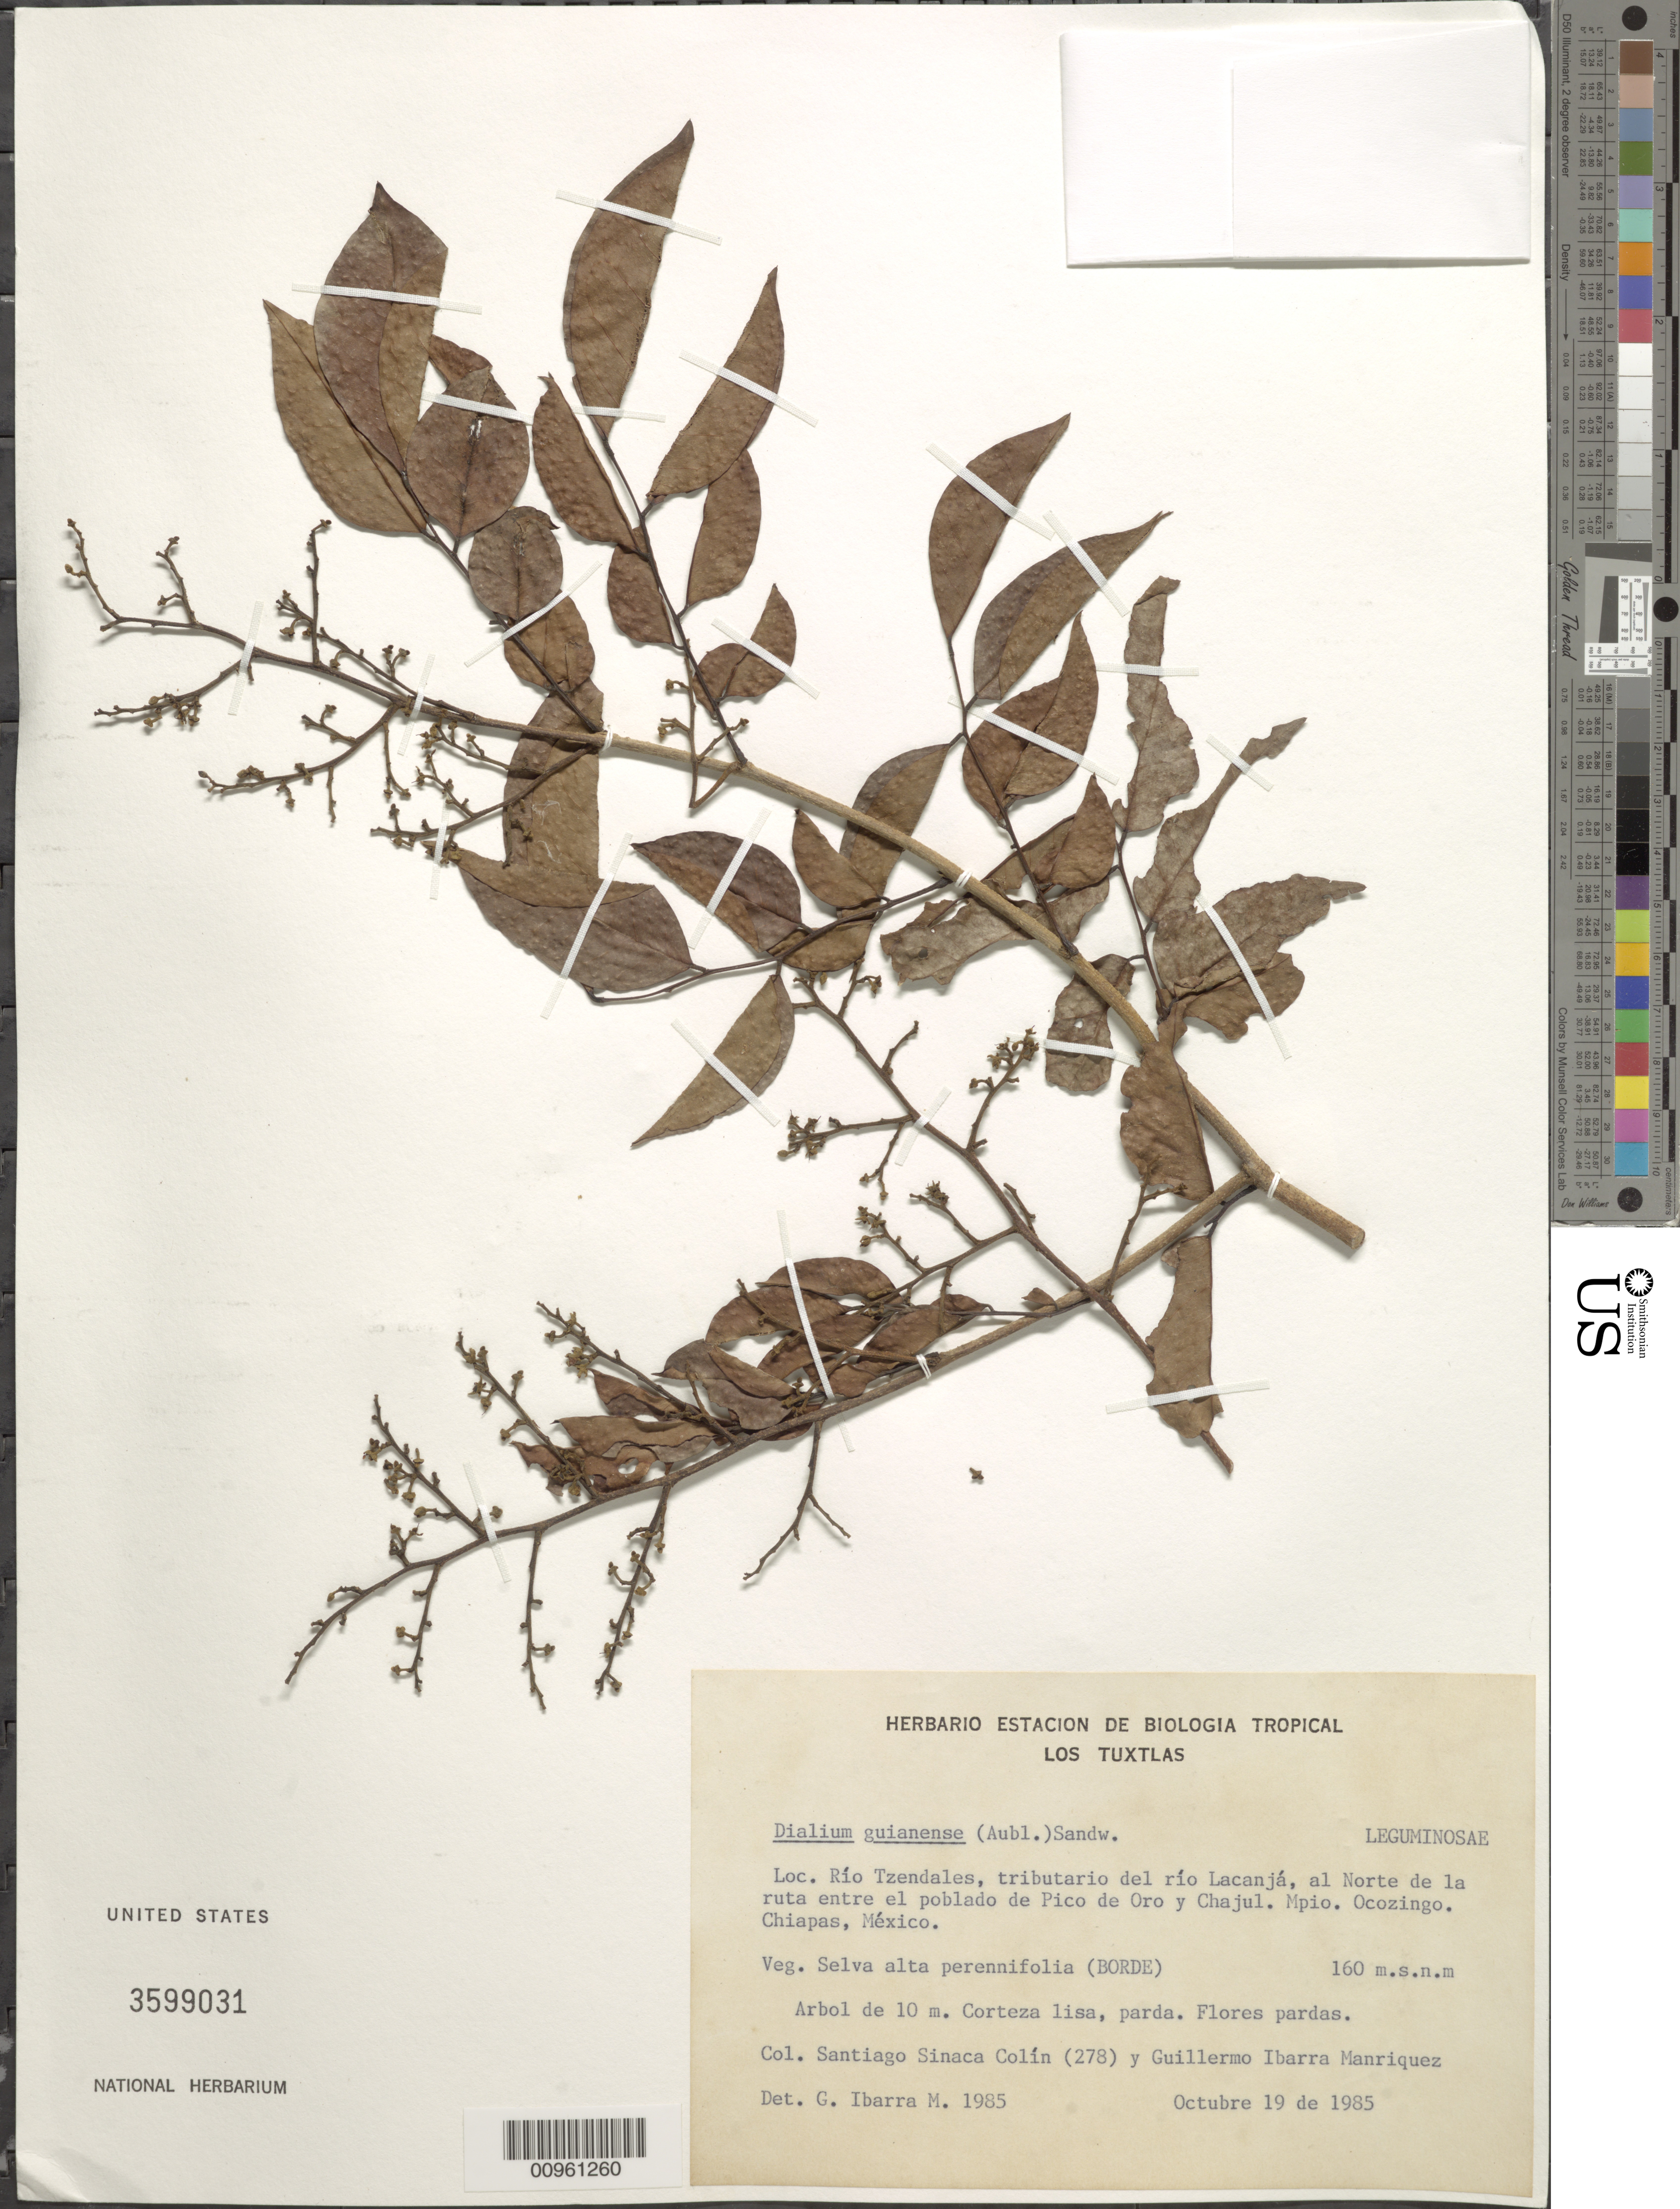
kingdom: Plantae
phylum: Tracheophyta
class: Magnoliopsida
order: Fabales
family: Fabaceae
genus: Dialium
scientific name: Dialium guianense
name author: (Aubl.) Sandwith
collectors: S. Sinaca Colin & G. Ibarra M.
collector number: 278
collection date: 1985-10-19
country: Mexico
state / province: Chiapas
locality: Loc. Rio Tzendales, tributario del rio Lacanja, al Norte de la ruta entre el poblado de Pico de Oro y Chajul, Mpio. Ocozingo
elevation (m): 160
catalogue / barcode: US 3599031